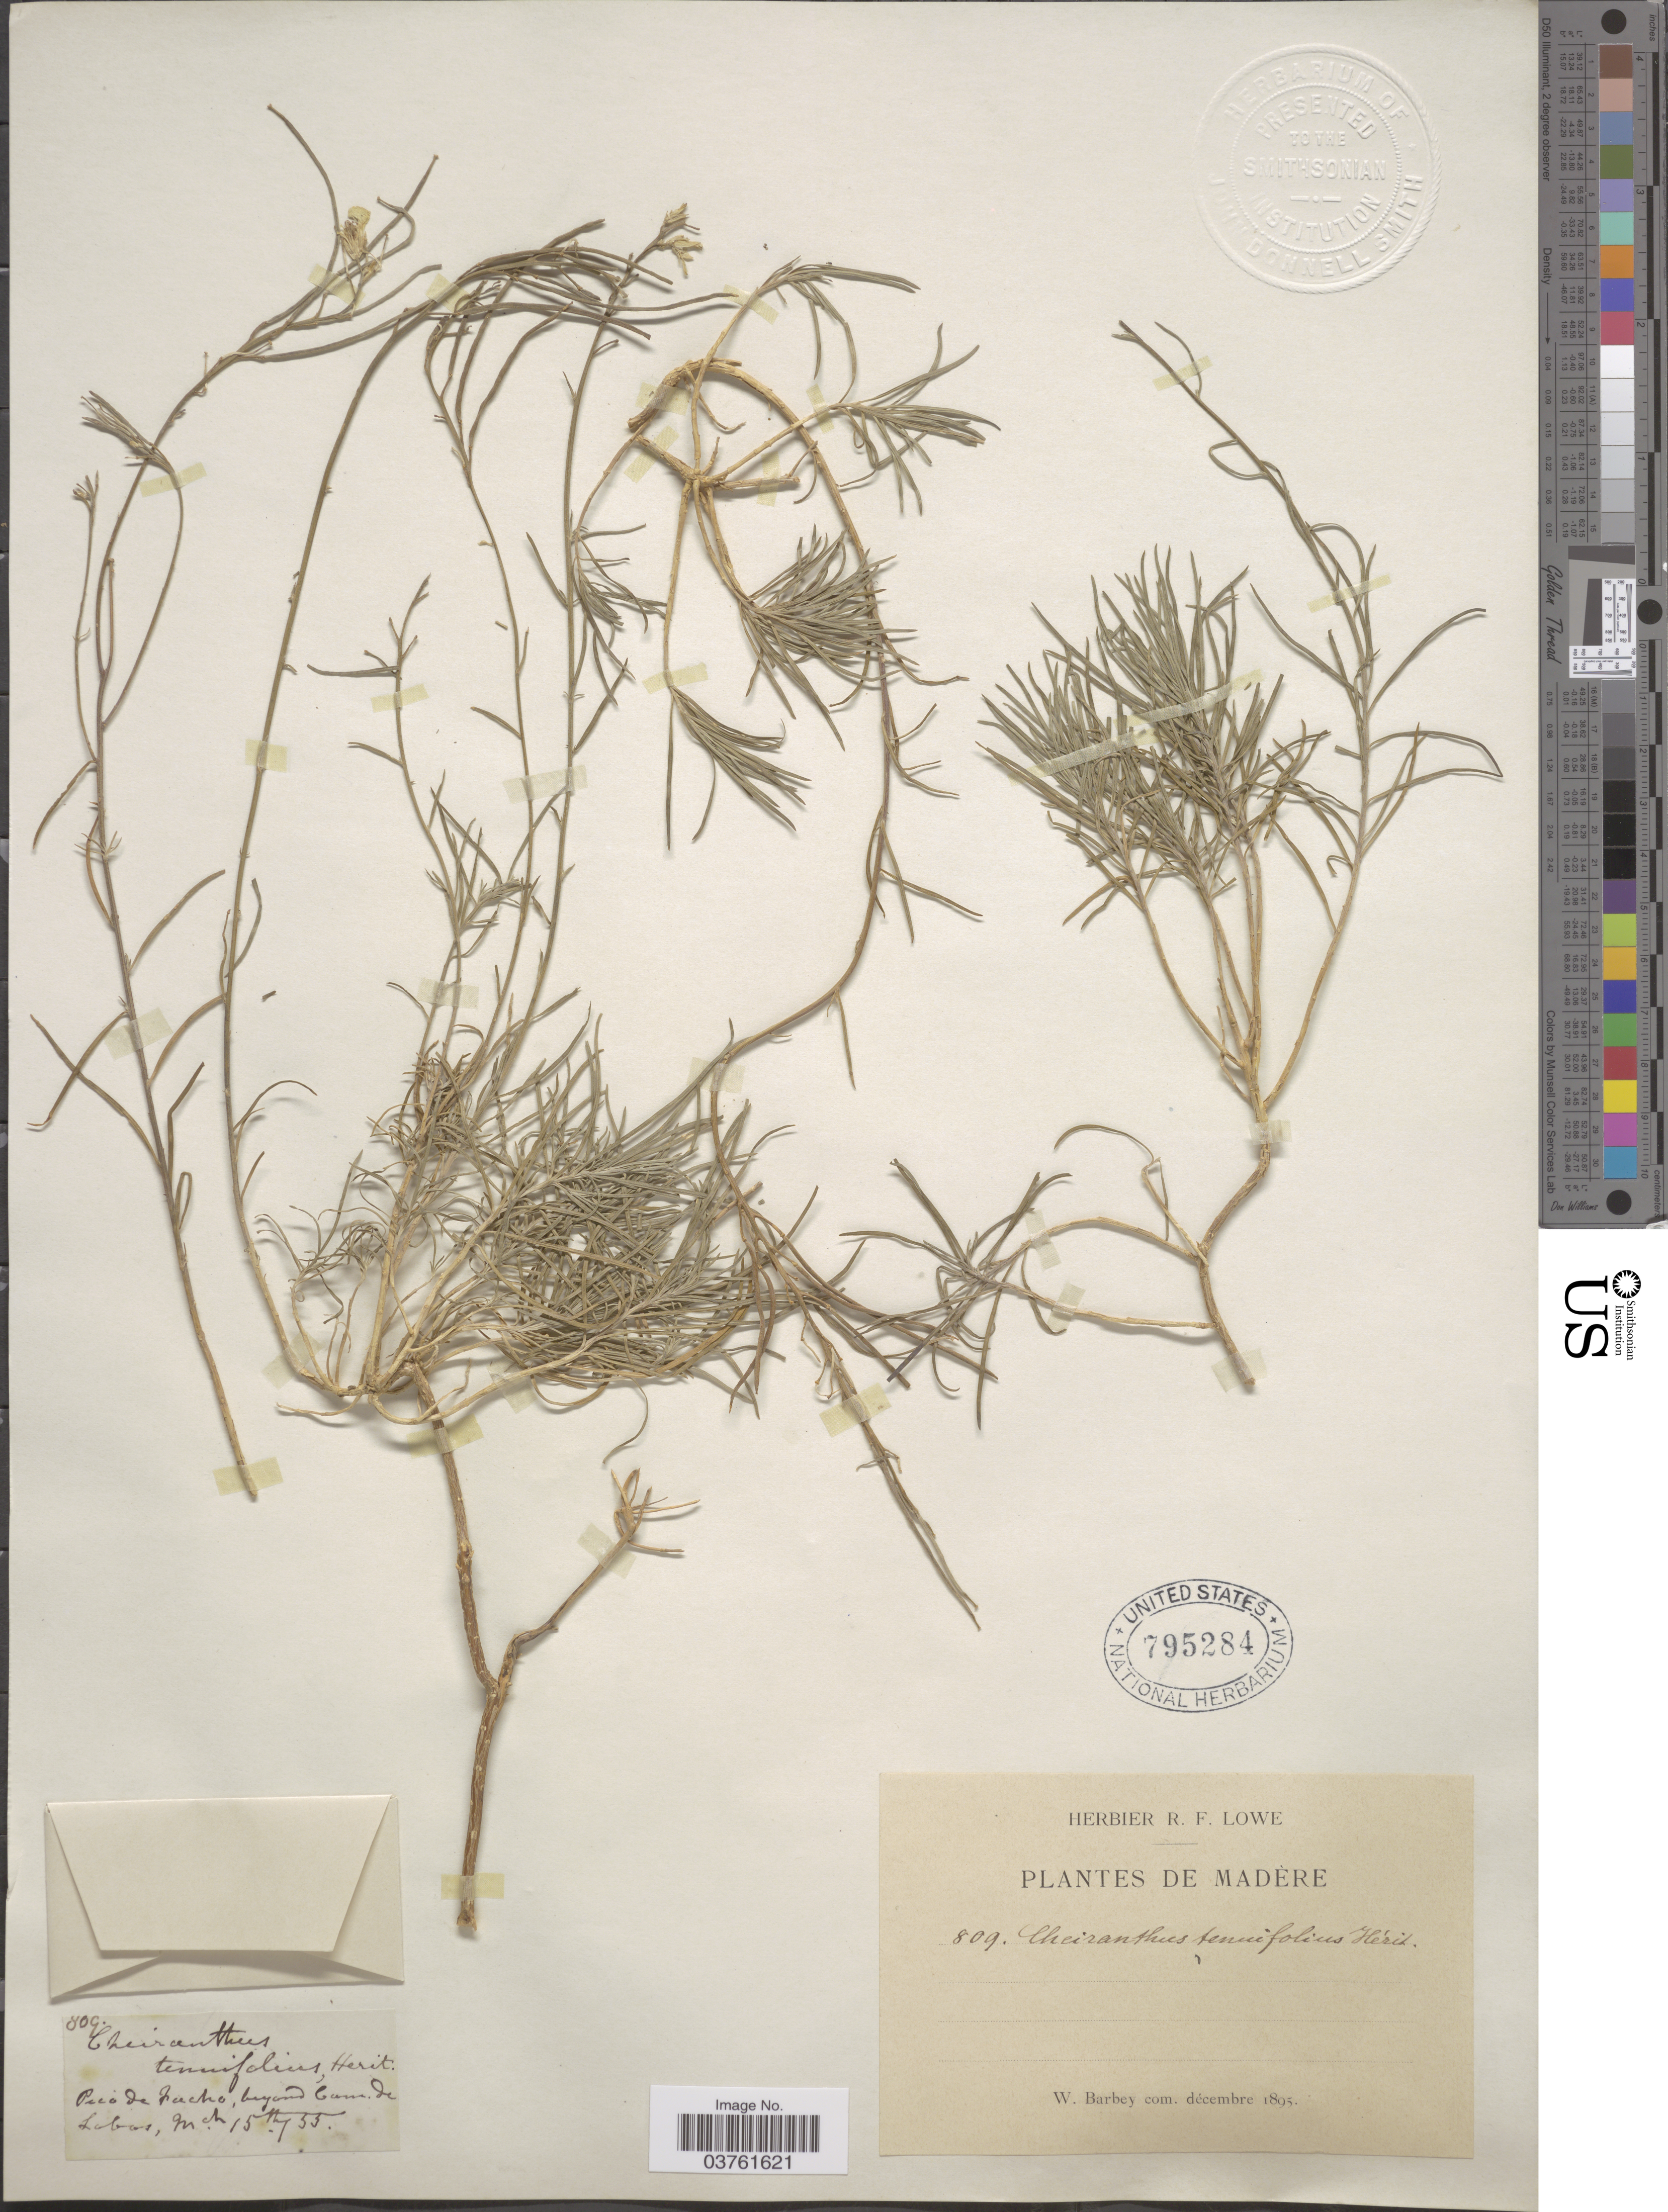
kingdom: Plantae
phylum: Tracheophyta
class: Magnoliopsida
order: Brassicales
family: Brassicaceae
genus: Erysimum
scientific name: Erysimum tenuifolium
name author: Wettst.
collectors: W. Barbey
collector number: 809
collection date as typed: Transcribed d/m/y: 15/3/55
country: Portugal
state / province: Madeira (Aut. Reg.)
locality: Pico de fucho, beyond Cam. de Lobos. [interpreted]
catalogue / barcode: US 795284